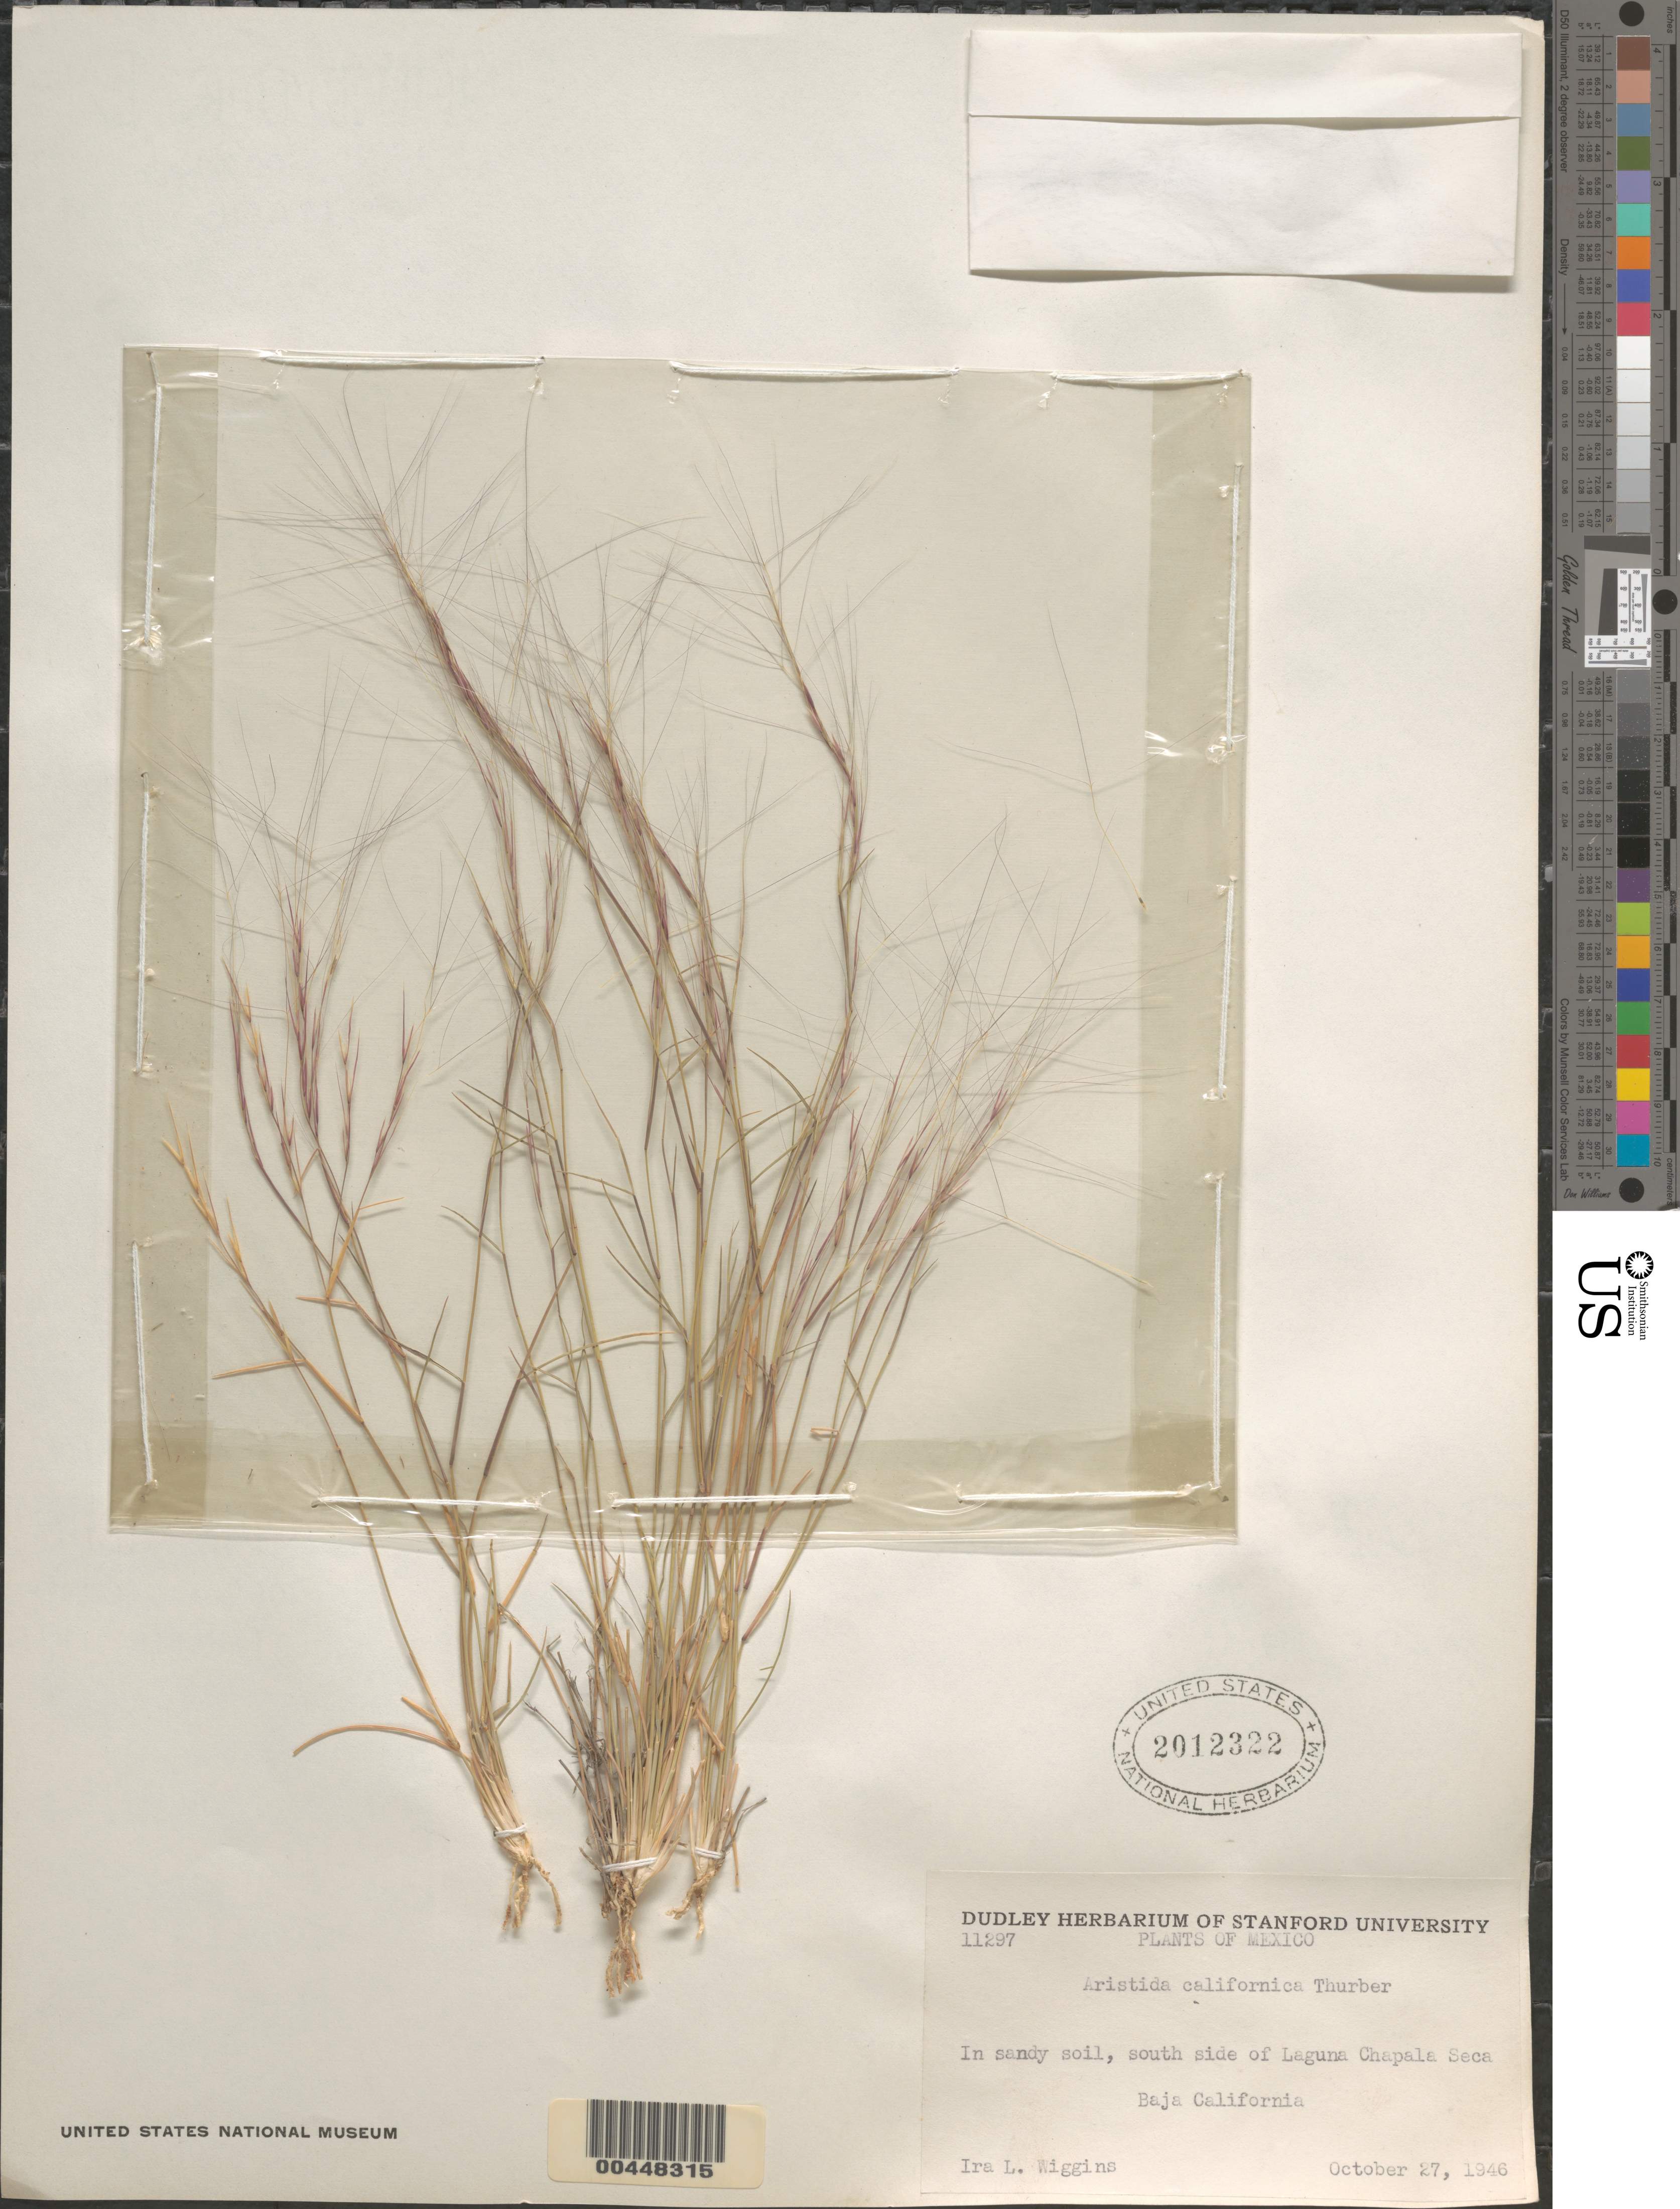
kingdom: Plantae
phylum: Tracheophyta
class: Liliopsida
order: Poales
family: Poaceae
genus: Aristida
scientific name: Aristida californica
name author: Thurb. in S. Watson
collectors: I. L. Wiggins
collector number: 11297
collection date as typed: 27 Oct 1946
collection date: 1946-10-27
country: Mexico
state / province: Baja California Norte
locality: South side of Laguna Chapala Seca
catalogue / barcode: US 2012322